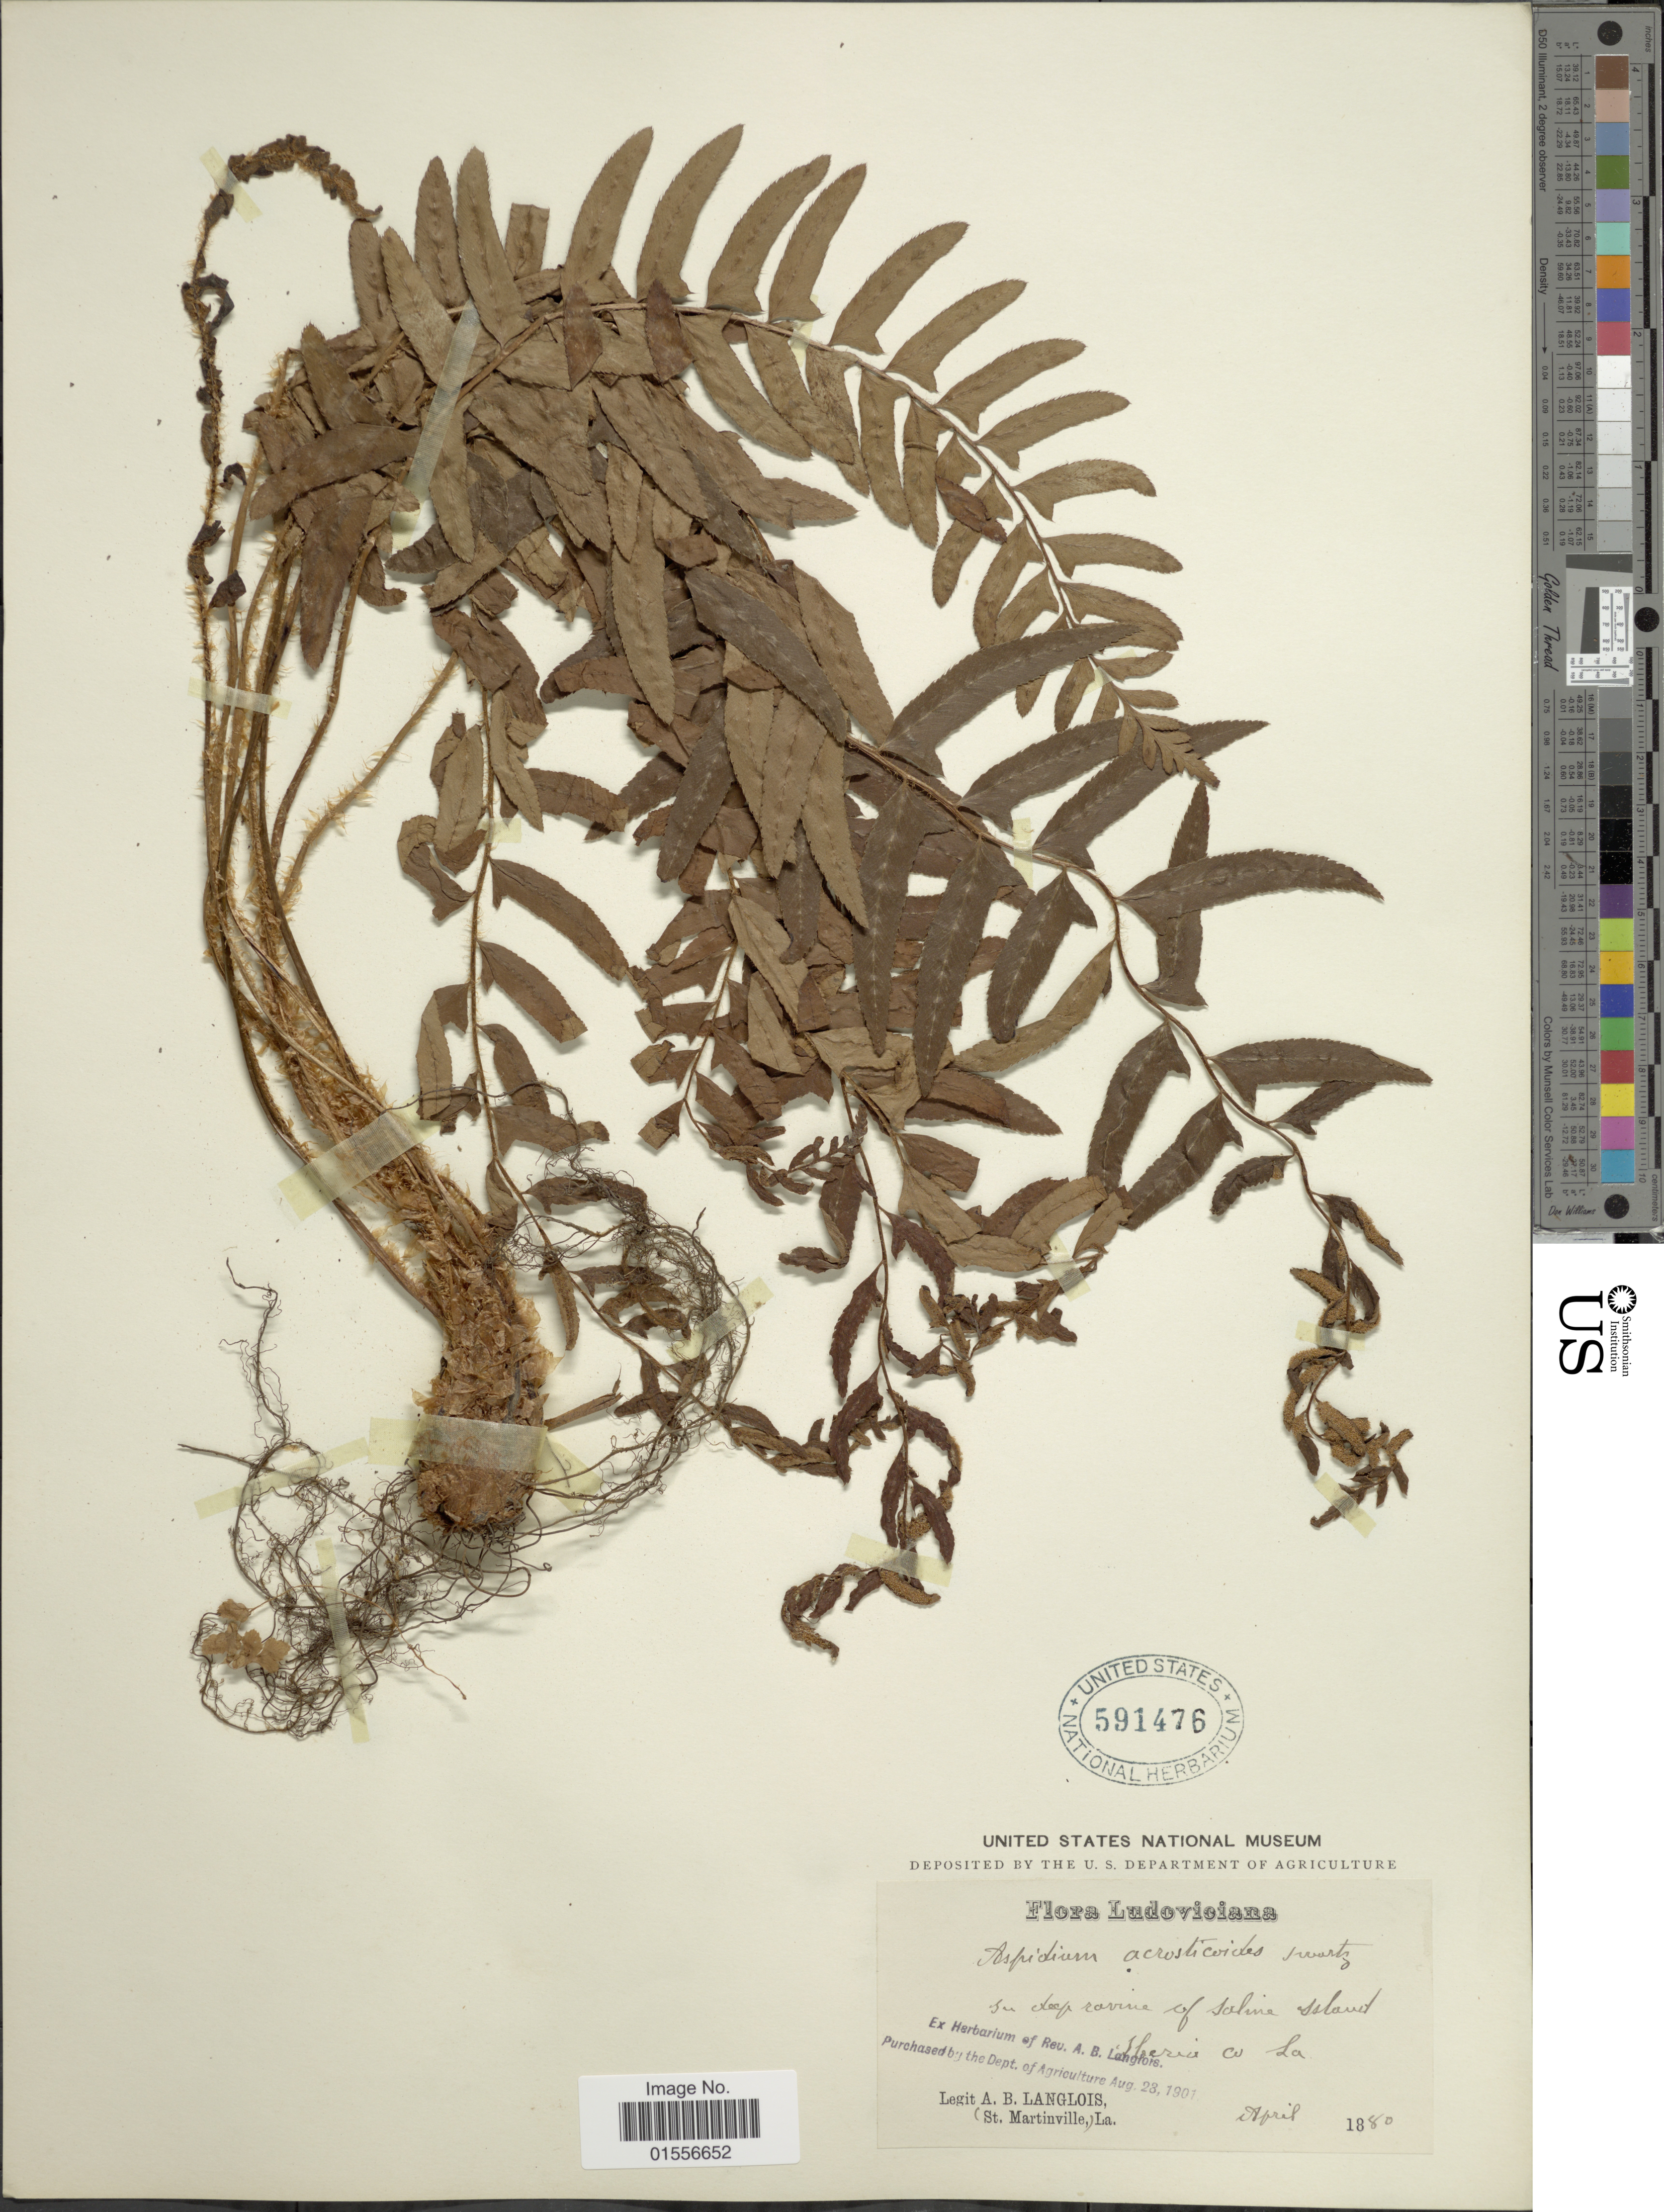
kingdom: Plantae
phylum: Tracheophyta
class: Polypodiopsida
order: Polypodiales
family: Dryopteridaceae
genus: Polystichum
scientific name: Polystichum acrostichoides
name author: (Michx.) Schott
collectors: A. Langlois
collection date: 1880-04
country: United States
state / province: Louisiana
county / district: Iberia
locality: In steep ravine of saline island, Iberia Co .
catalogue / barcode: US 591476